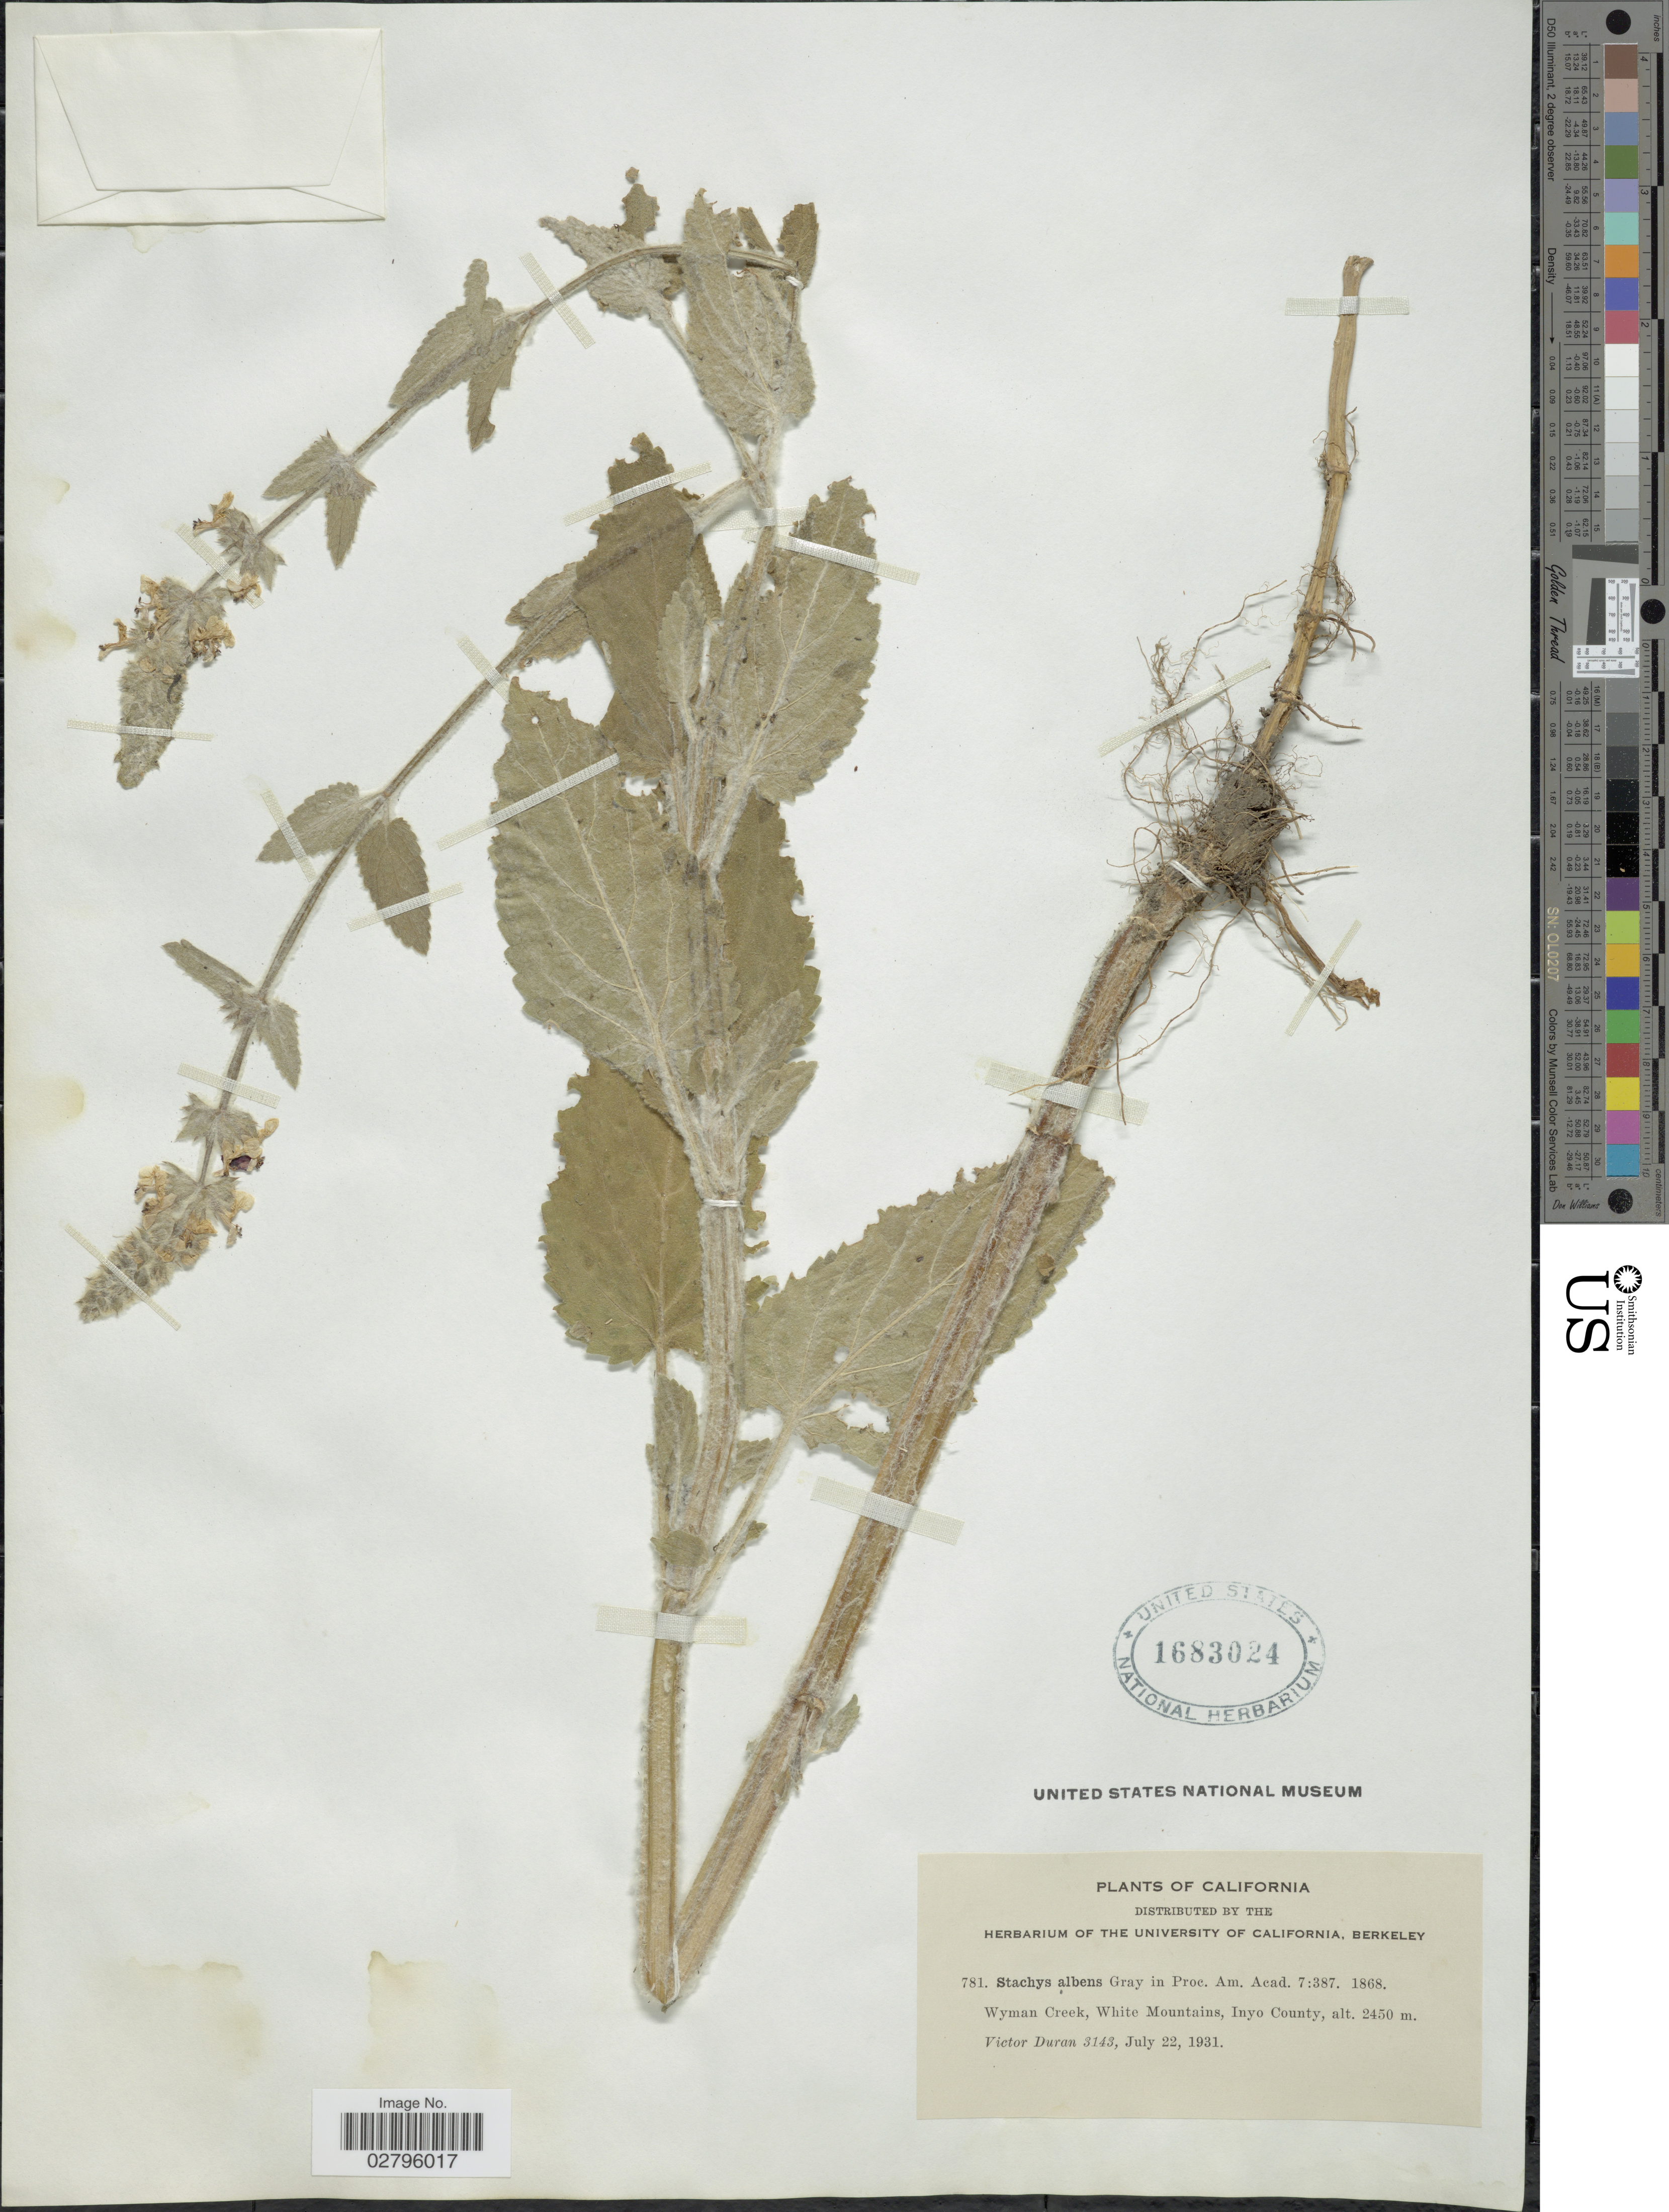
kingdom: Plantae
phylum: Tracheophyta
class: Magnoliopsida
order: Lamiales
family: Lamiaceae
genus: Stachys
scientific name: Stachys albens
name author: A. Gray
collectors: V. Duran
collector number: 3143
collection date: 1931-07-22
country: United States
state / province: California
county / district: Inyo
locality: Wyman Creek, White Mountains, Inyo County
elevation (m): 2450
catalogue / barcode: US 1683024